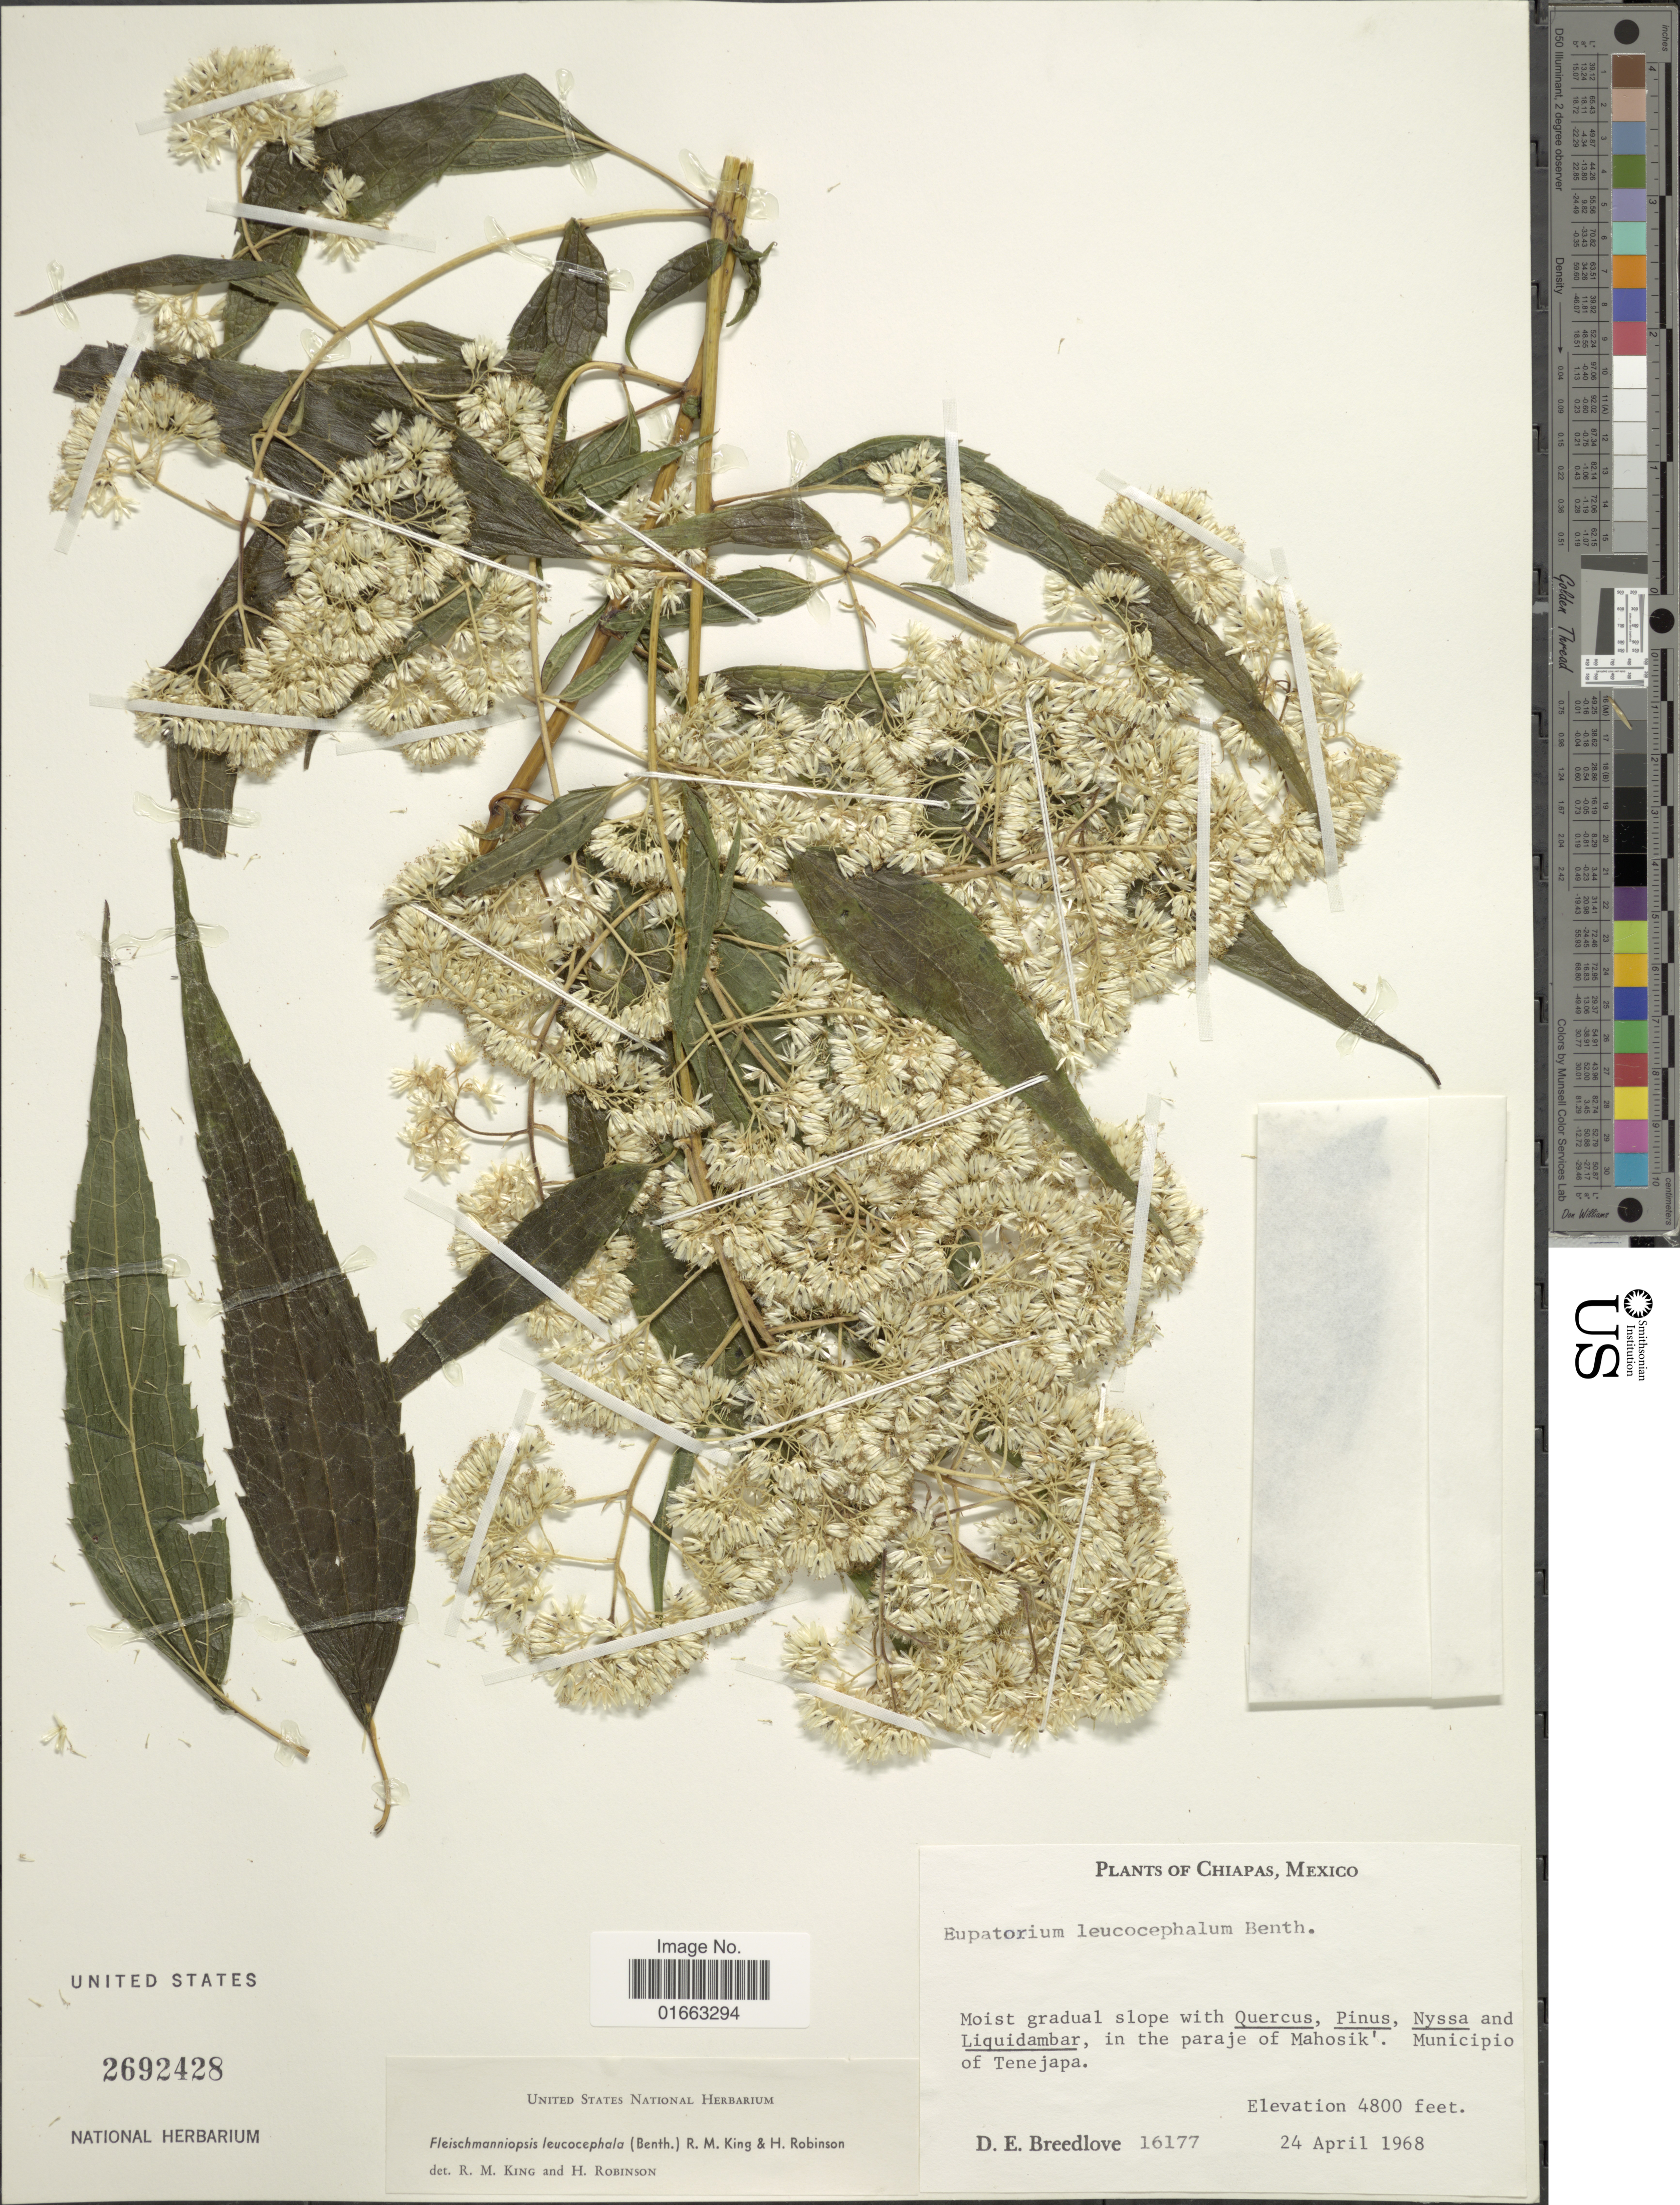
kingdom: Plantae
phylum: Tracheophyta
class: Magnoliopsida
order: Asterales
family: Asteraceae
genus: Fleischmanniopsis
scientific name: Fleischmanniopsis leucocephala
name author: (Benth.) R.M. King & H. Rob.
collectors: D. E. Breedlove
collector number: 16177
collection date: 1968-04-24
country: Mexico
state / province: Chiapas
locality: On the paraje of Mahosik', Municipio of Tenejapa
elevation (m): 1463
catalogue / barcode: US 2692428